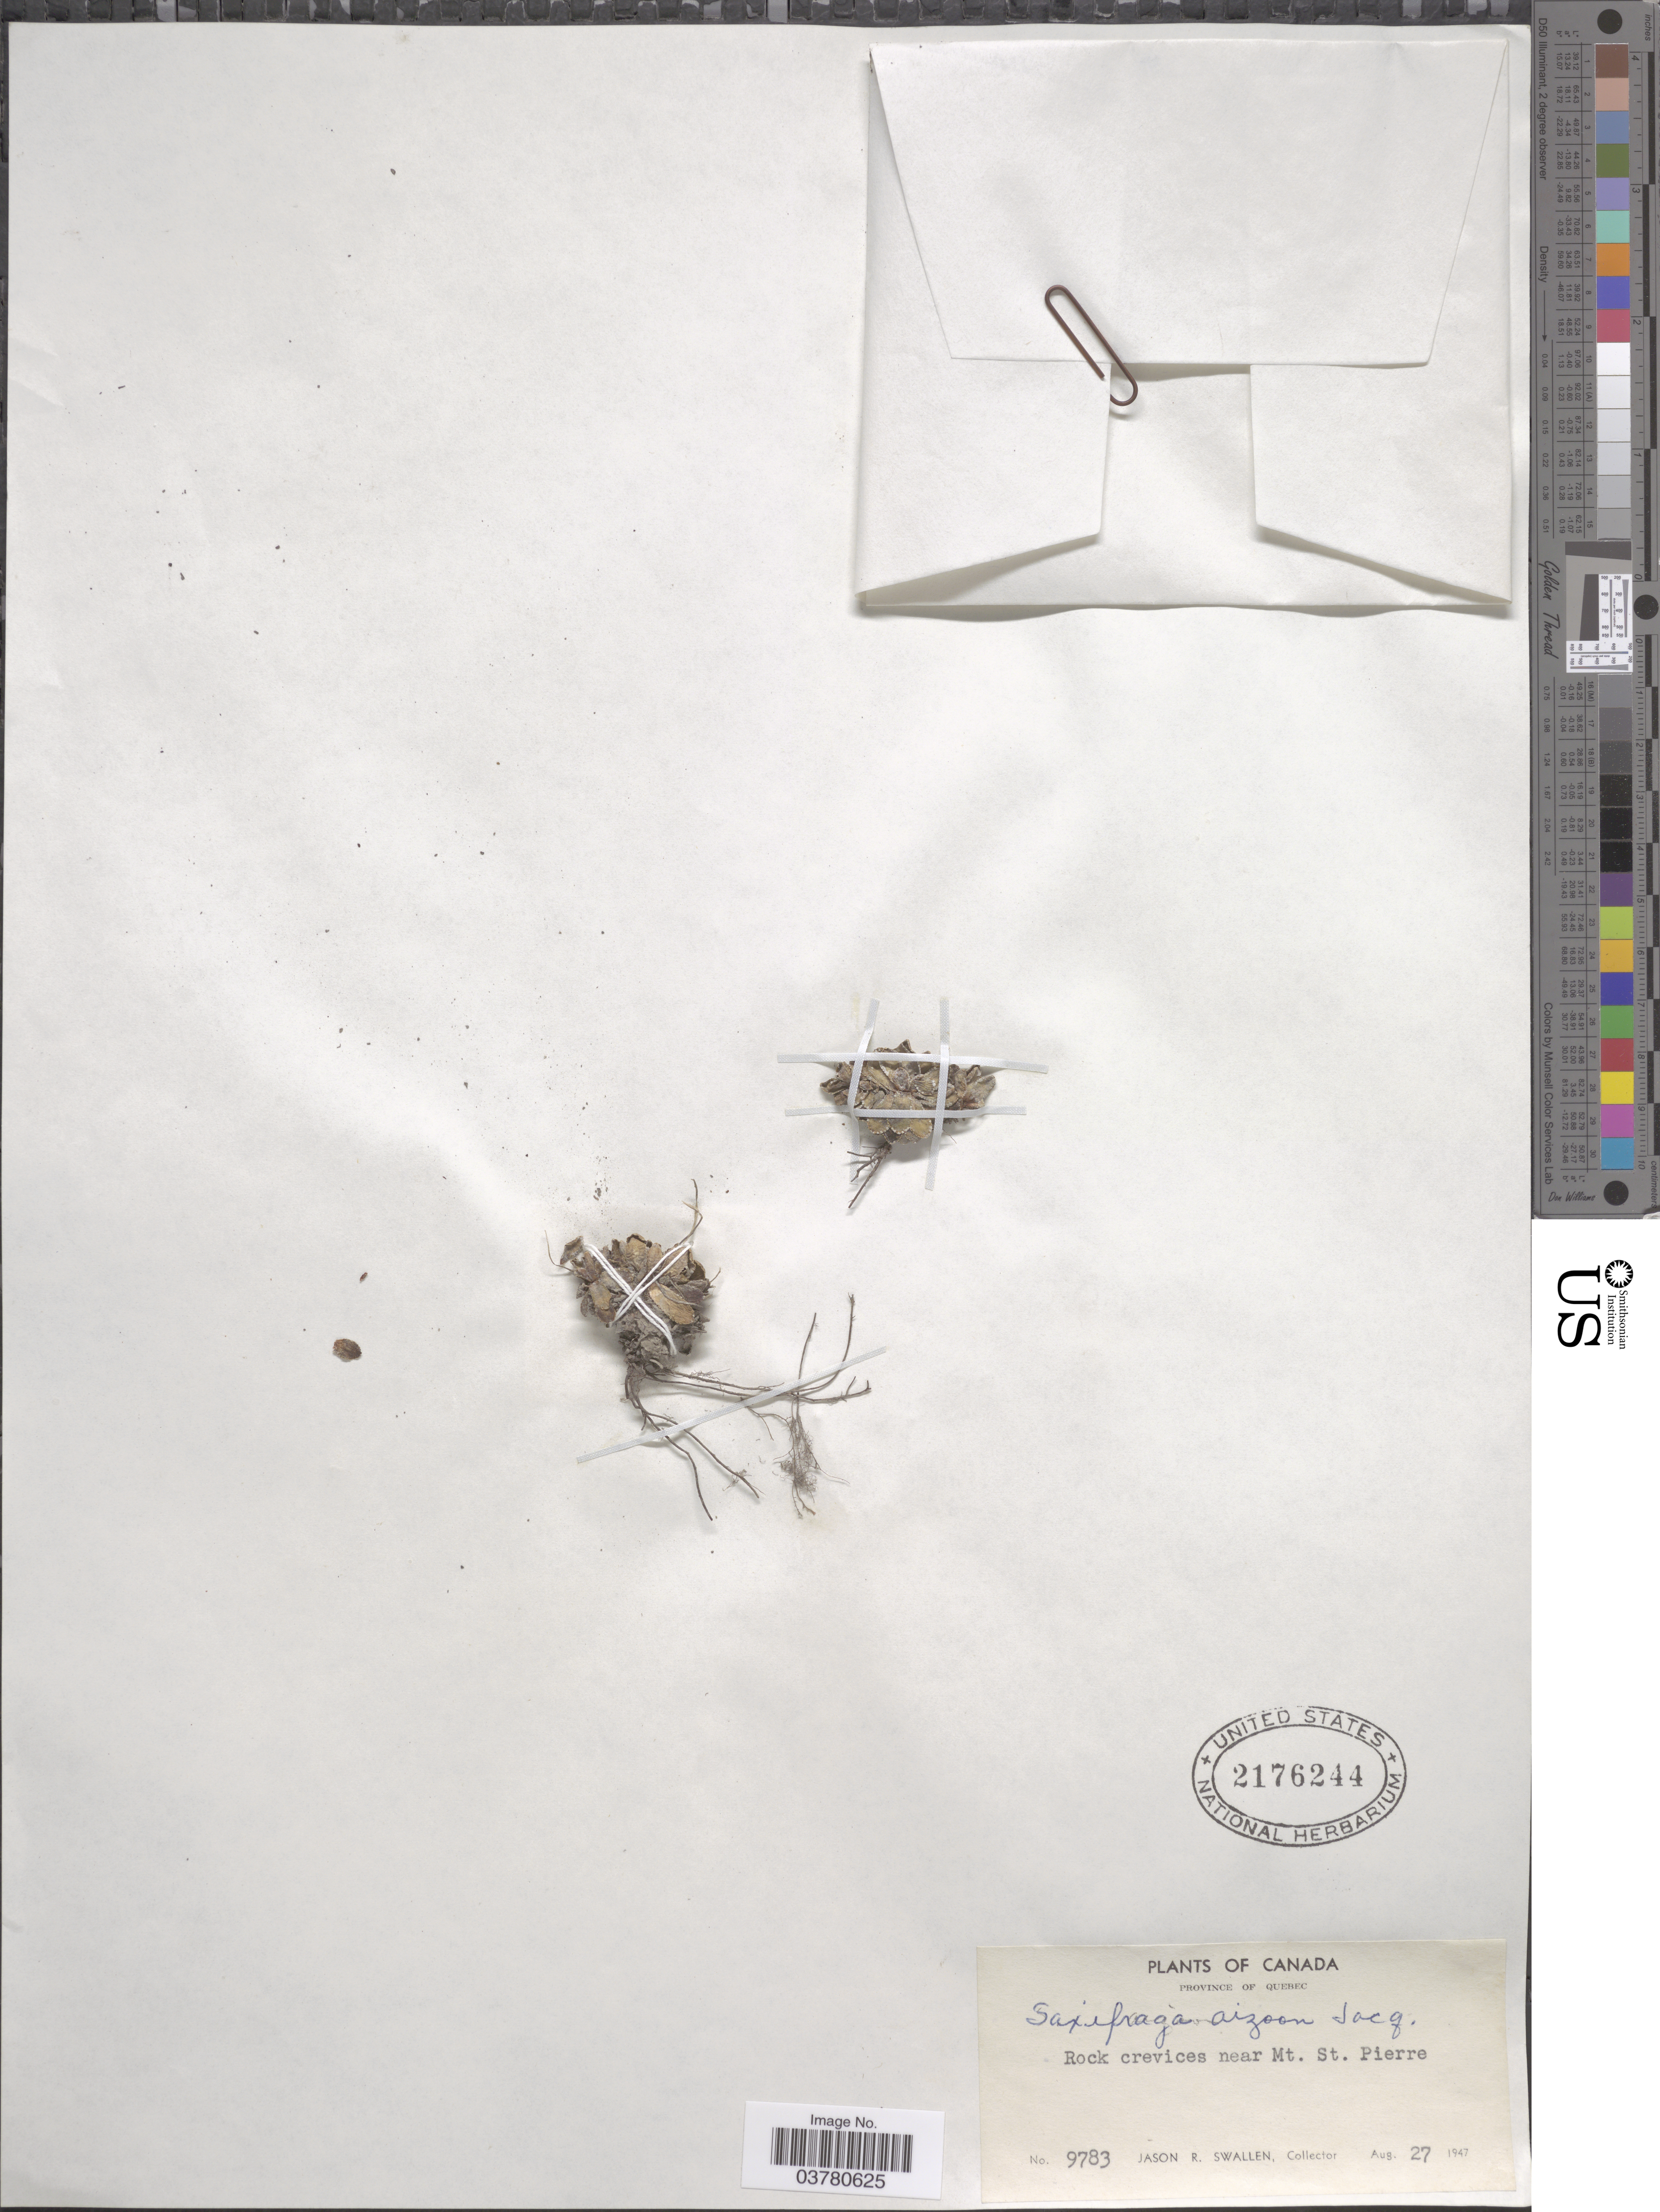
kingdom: Plantae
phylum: Tracheophyta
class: Magnoliopsida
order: Saxifragales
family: Saxifragaceae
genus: Saxifraga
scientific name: Saxifraga paniculata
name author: Mill.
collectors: J. R. Swallen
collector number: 9783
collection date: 1947-08-27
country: Canada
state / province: Quebec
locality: Province of Quebec. Rock crevices near Mt. St. Pierre.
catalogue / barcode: US 2176244